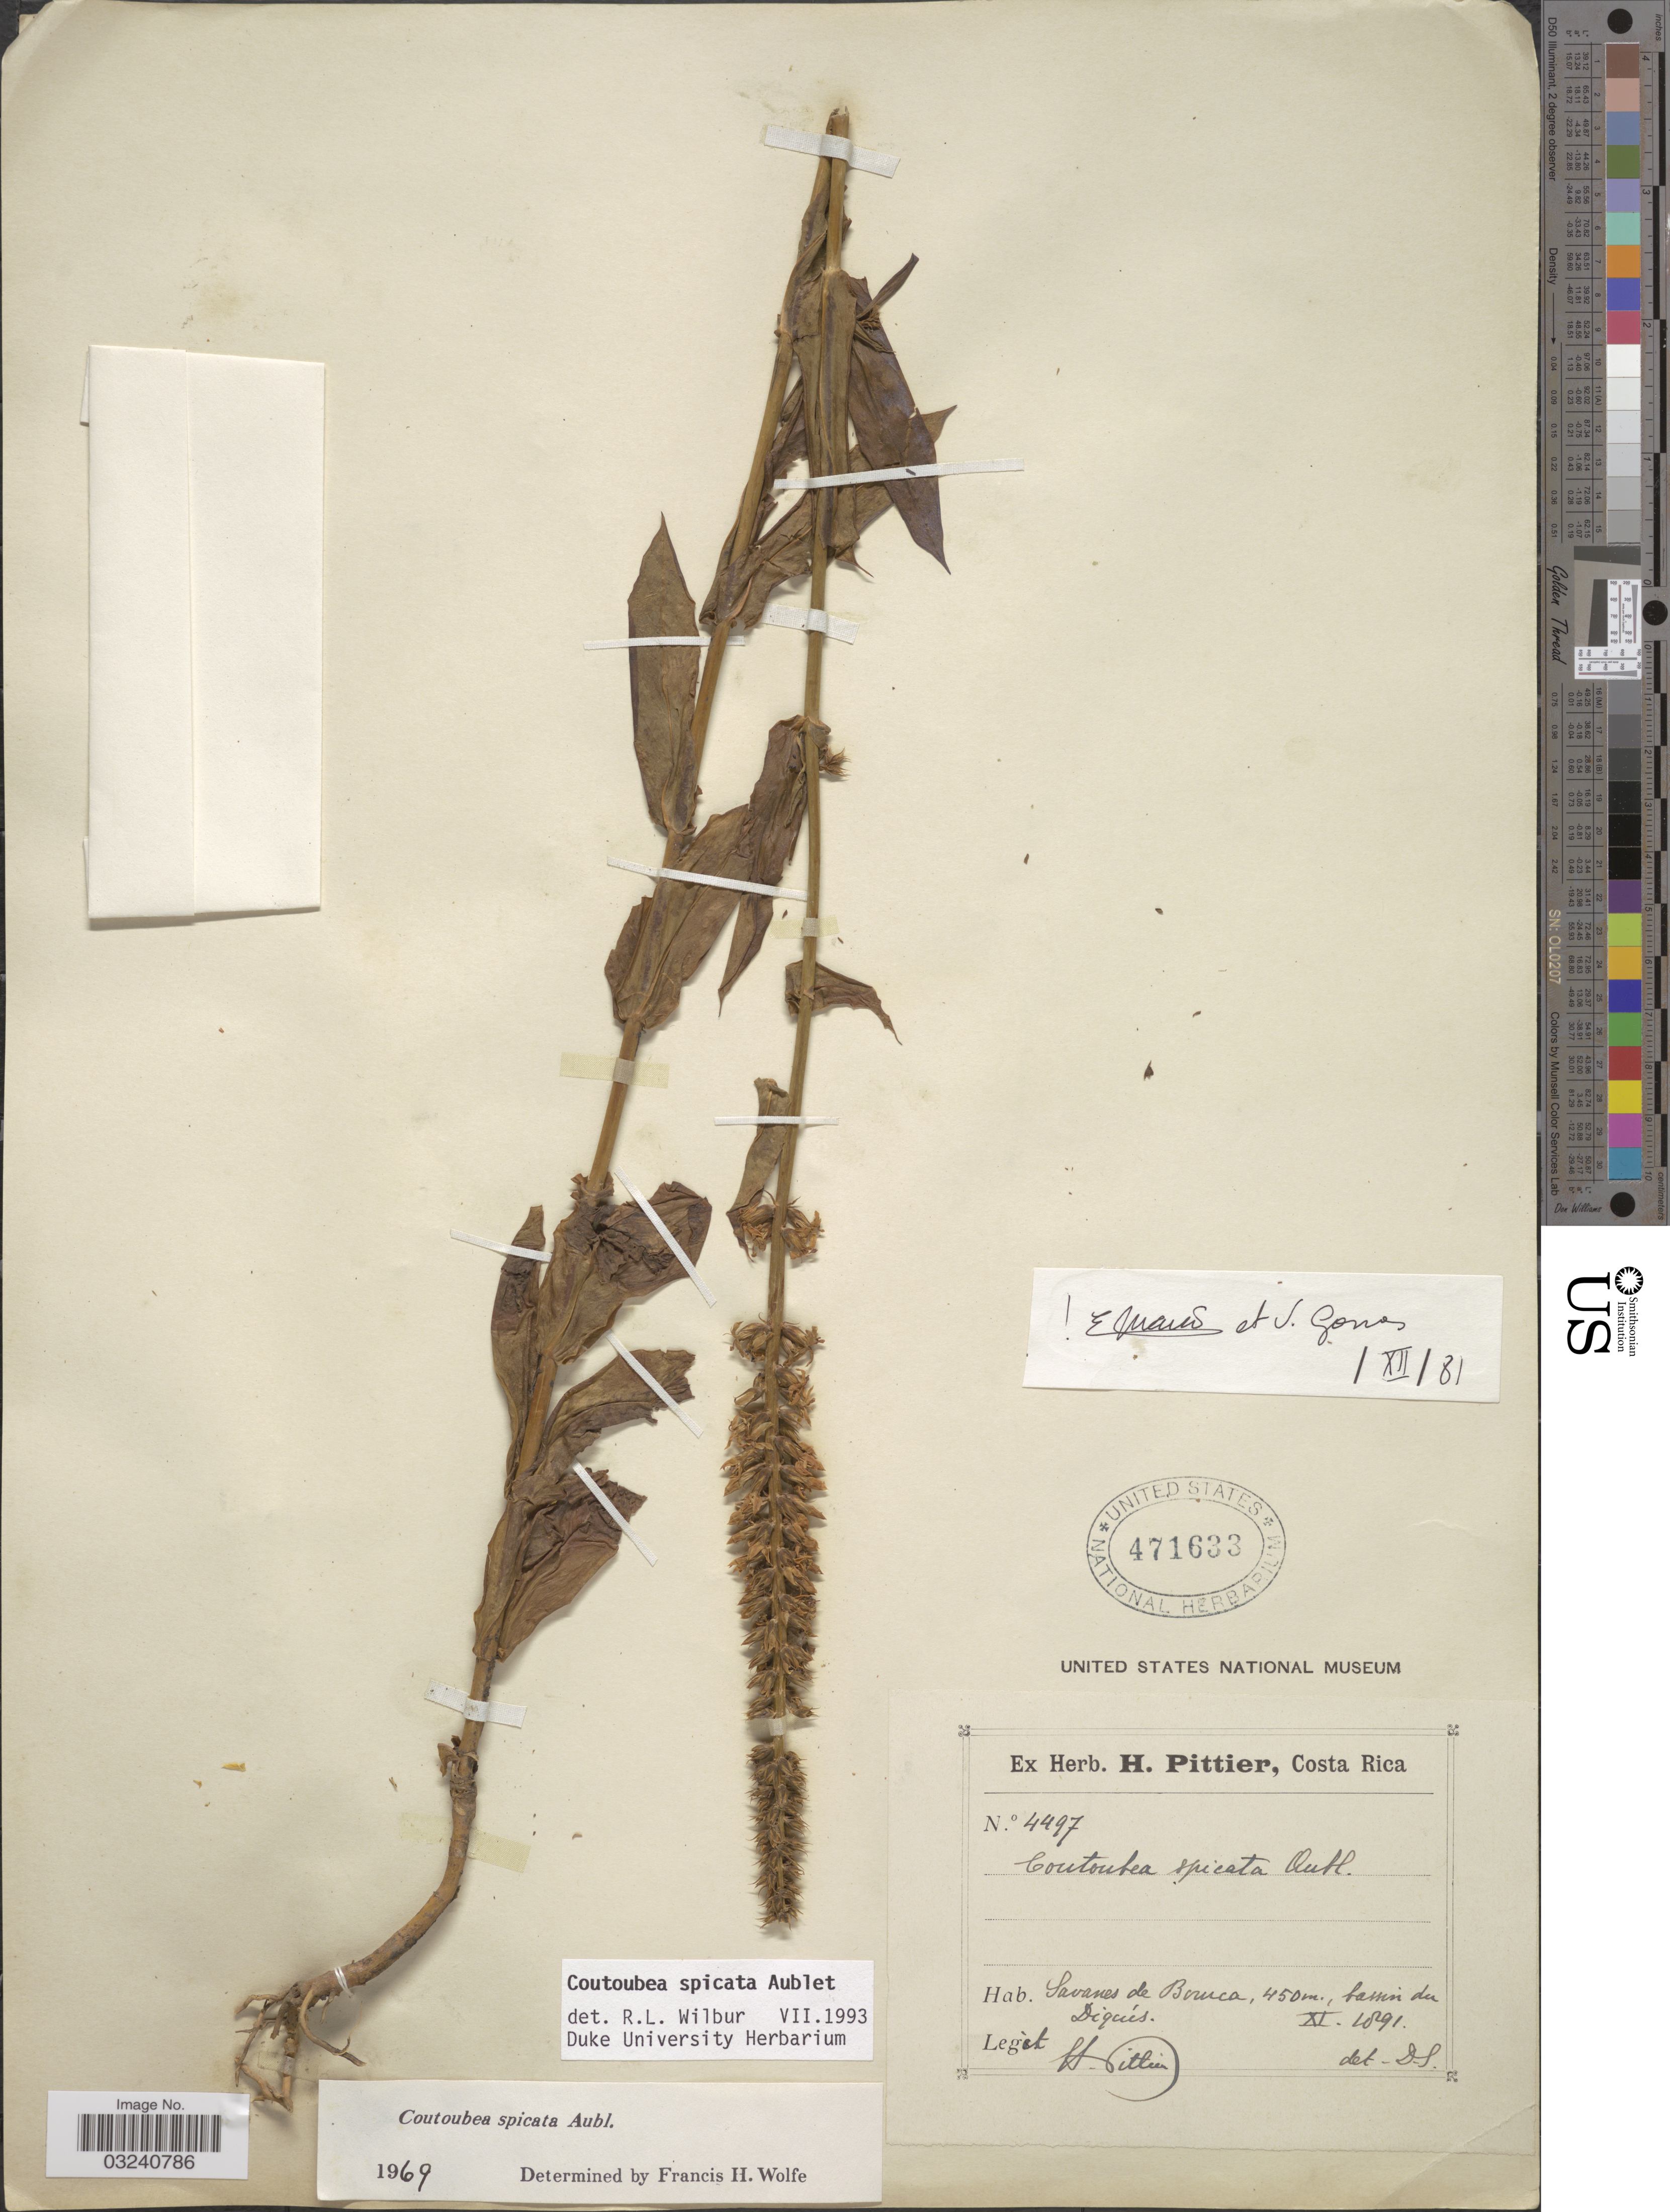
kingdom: Plantae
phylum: Tracheophyta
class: Magnoliopsida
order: Gentianales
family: Gentianaceae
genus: Coutoubea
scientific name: Coutoubea spicata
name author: Aubl.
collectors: H. F. Pittier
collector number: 4497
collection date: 1891-11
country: Costa Rica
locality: Savanes de Boruca, bassin du Diquís.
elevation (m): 450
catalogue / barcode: US 471633